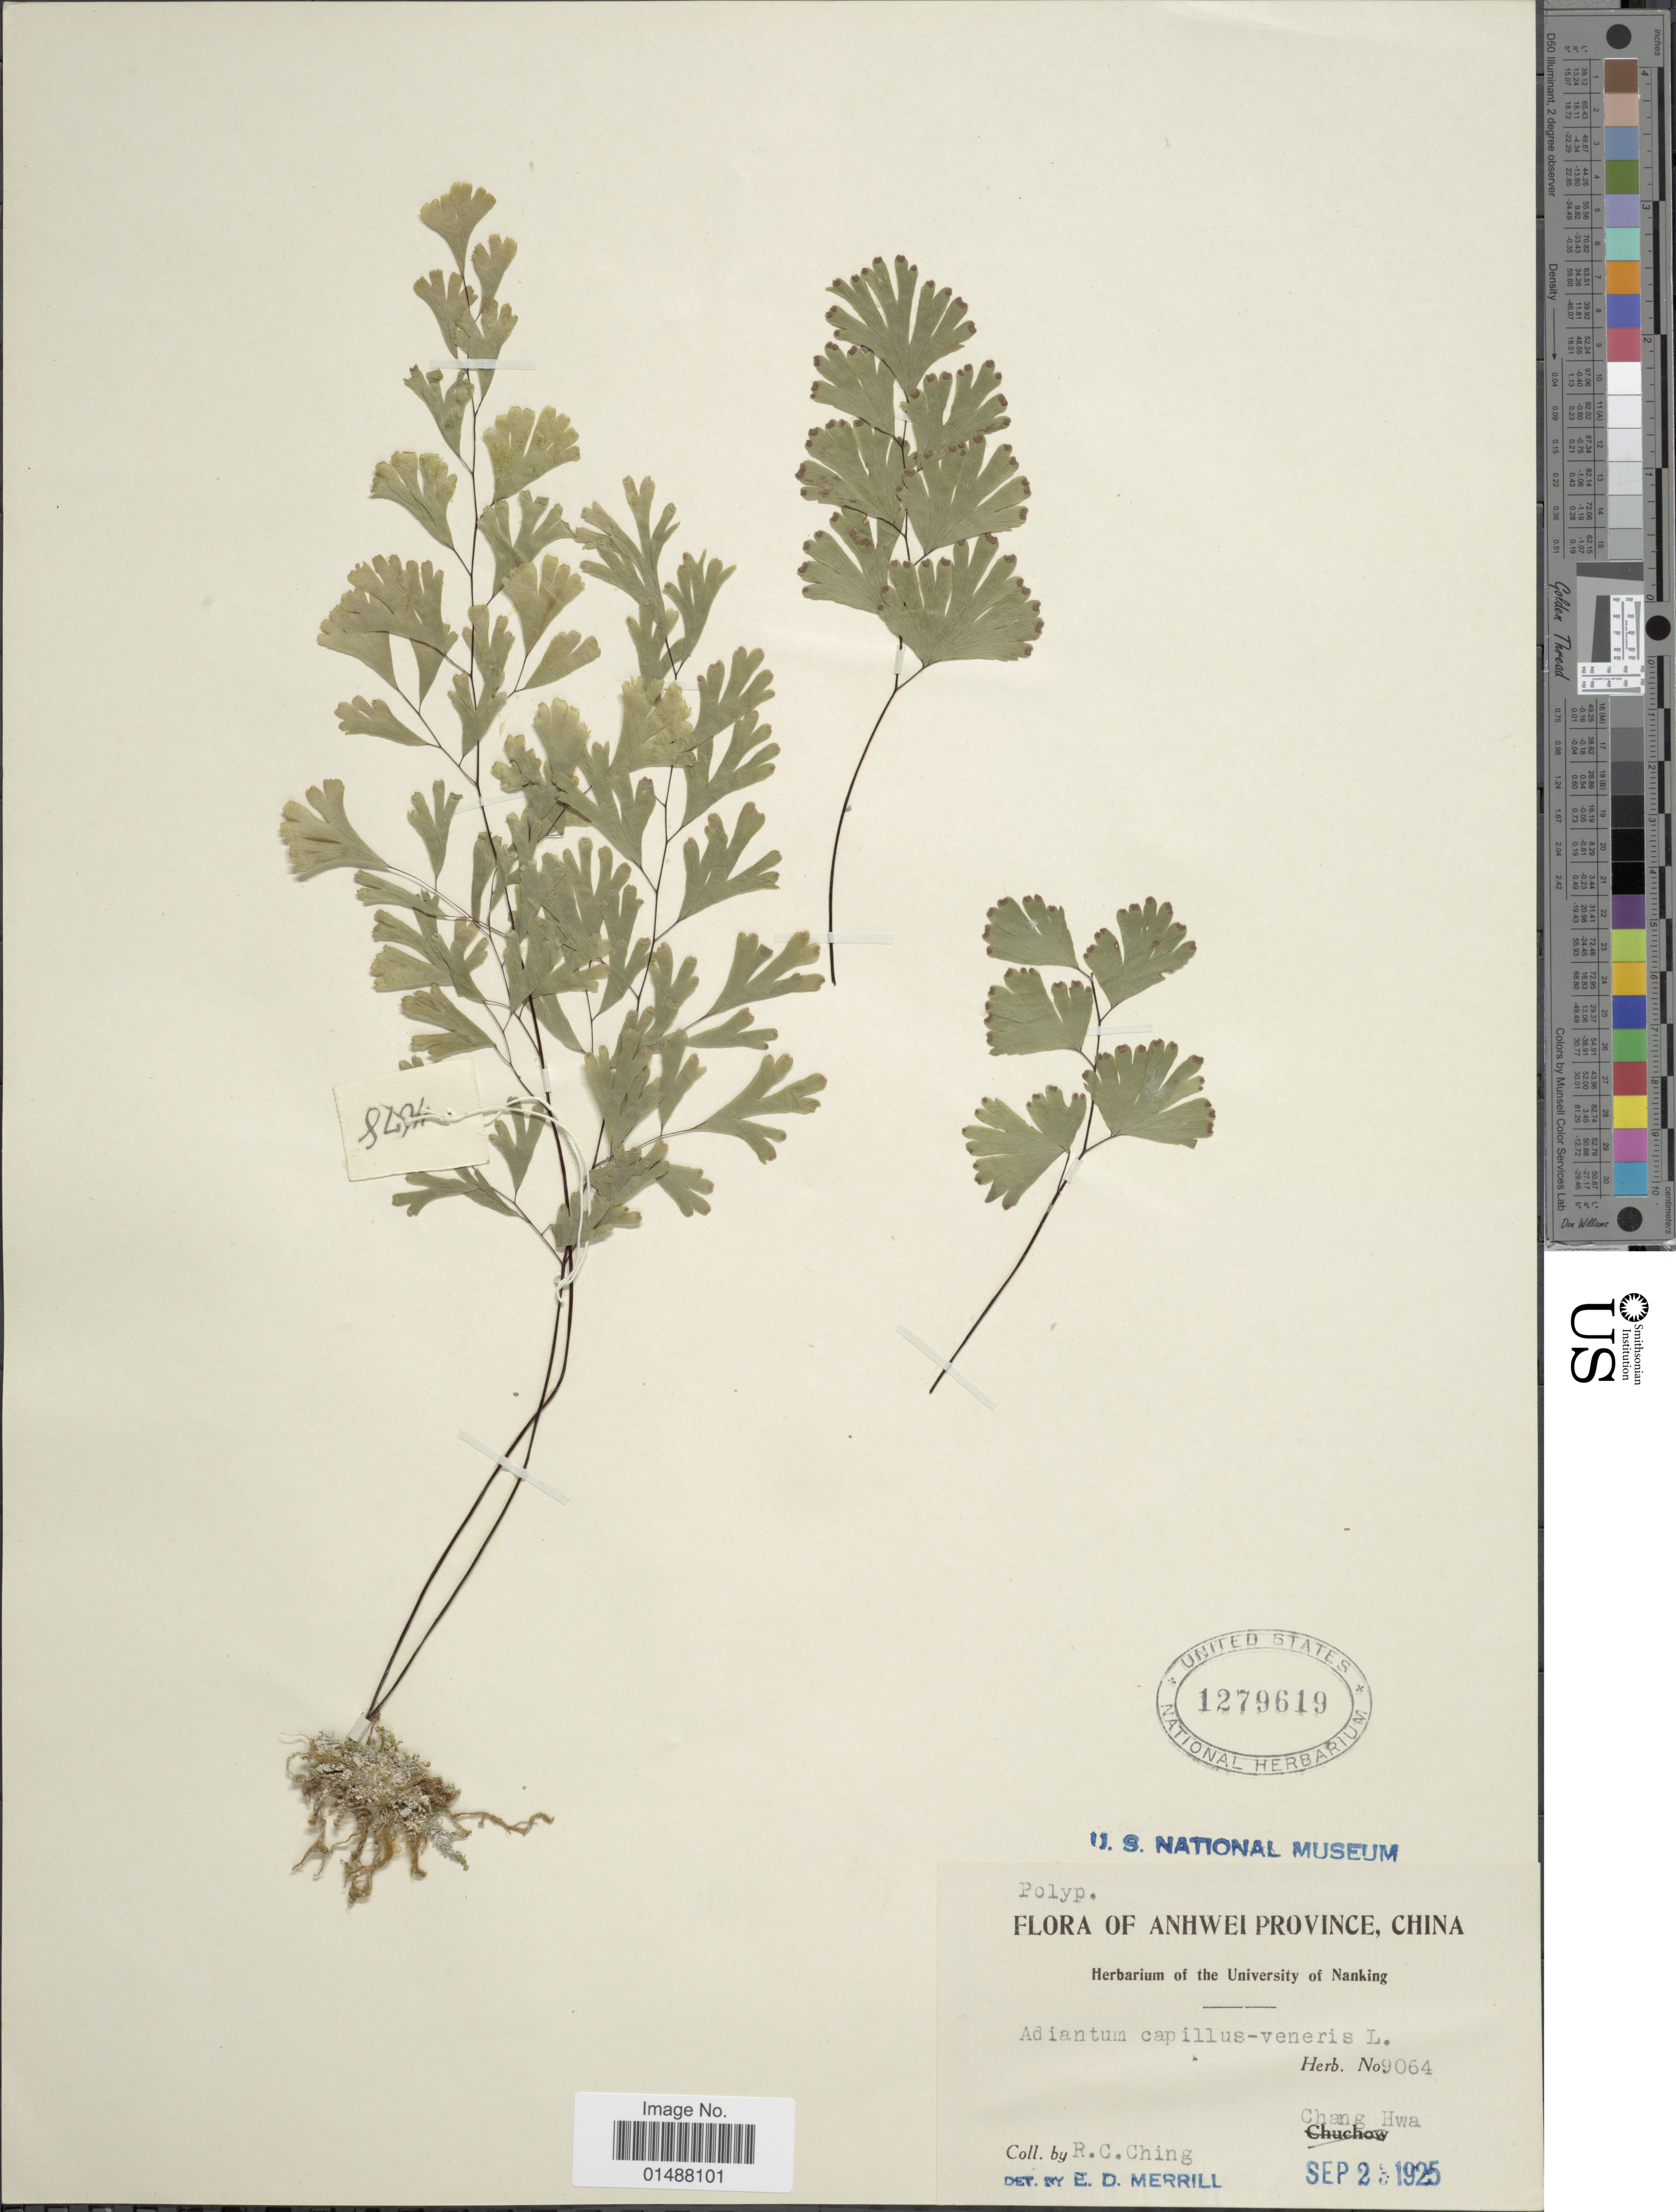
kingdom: Plantae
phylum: Tracheophyta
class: Polypodiopsida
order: Polypodiales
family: Pteridaceae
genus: Adiantum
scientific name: Adiantum capillus-veneris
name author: L.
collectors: R. C. Ching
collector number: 9064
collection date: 1925-09-02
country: China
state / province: Anhui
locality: Anhwei Province, Chang Hwa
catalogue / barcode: US 1279619